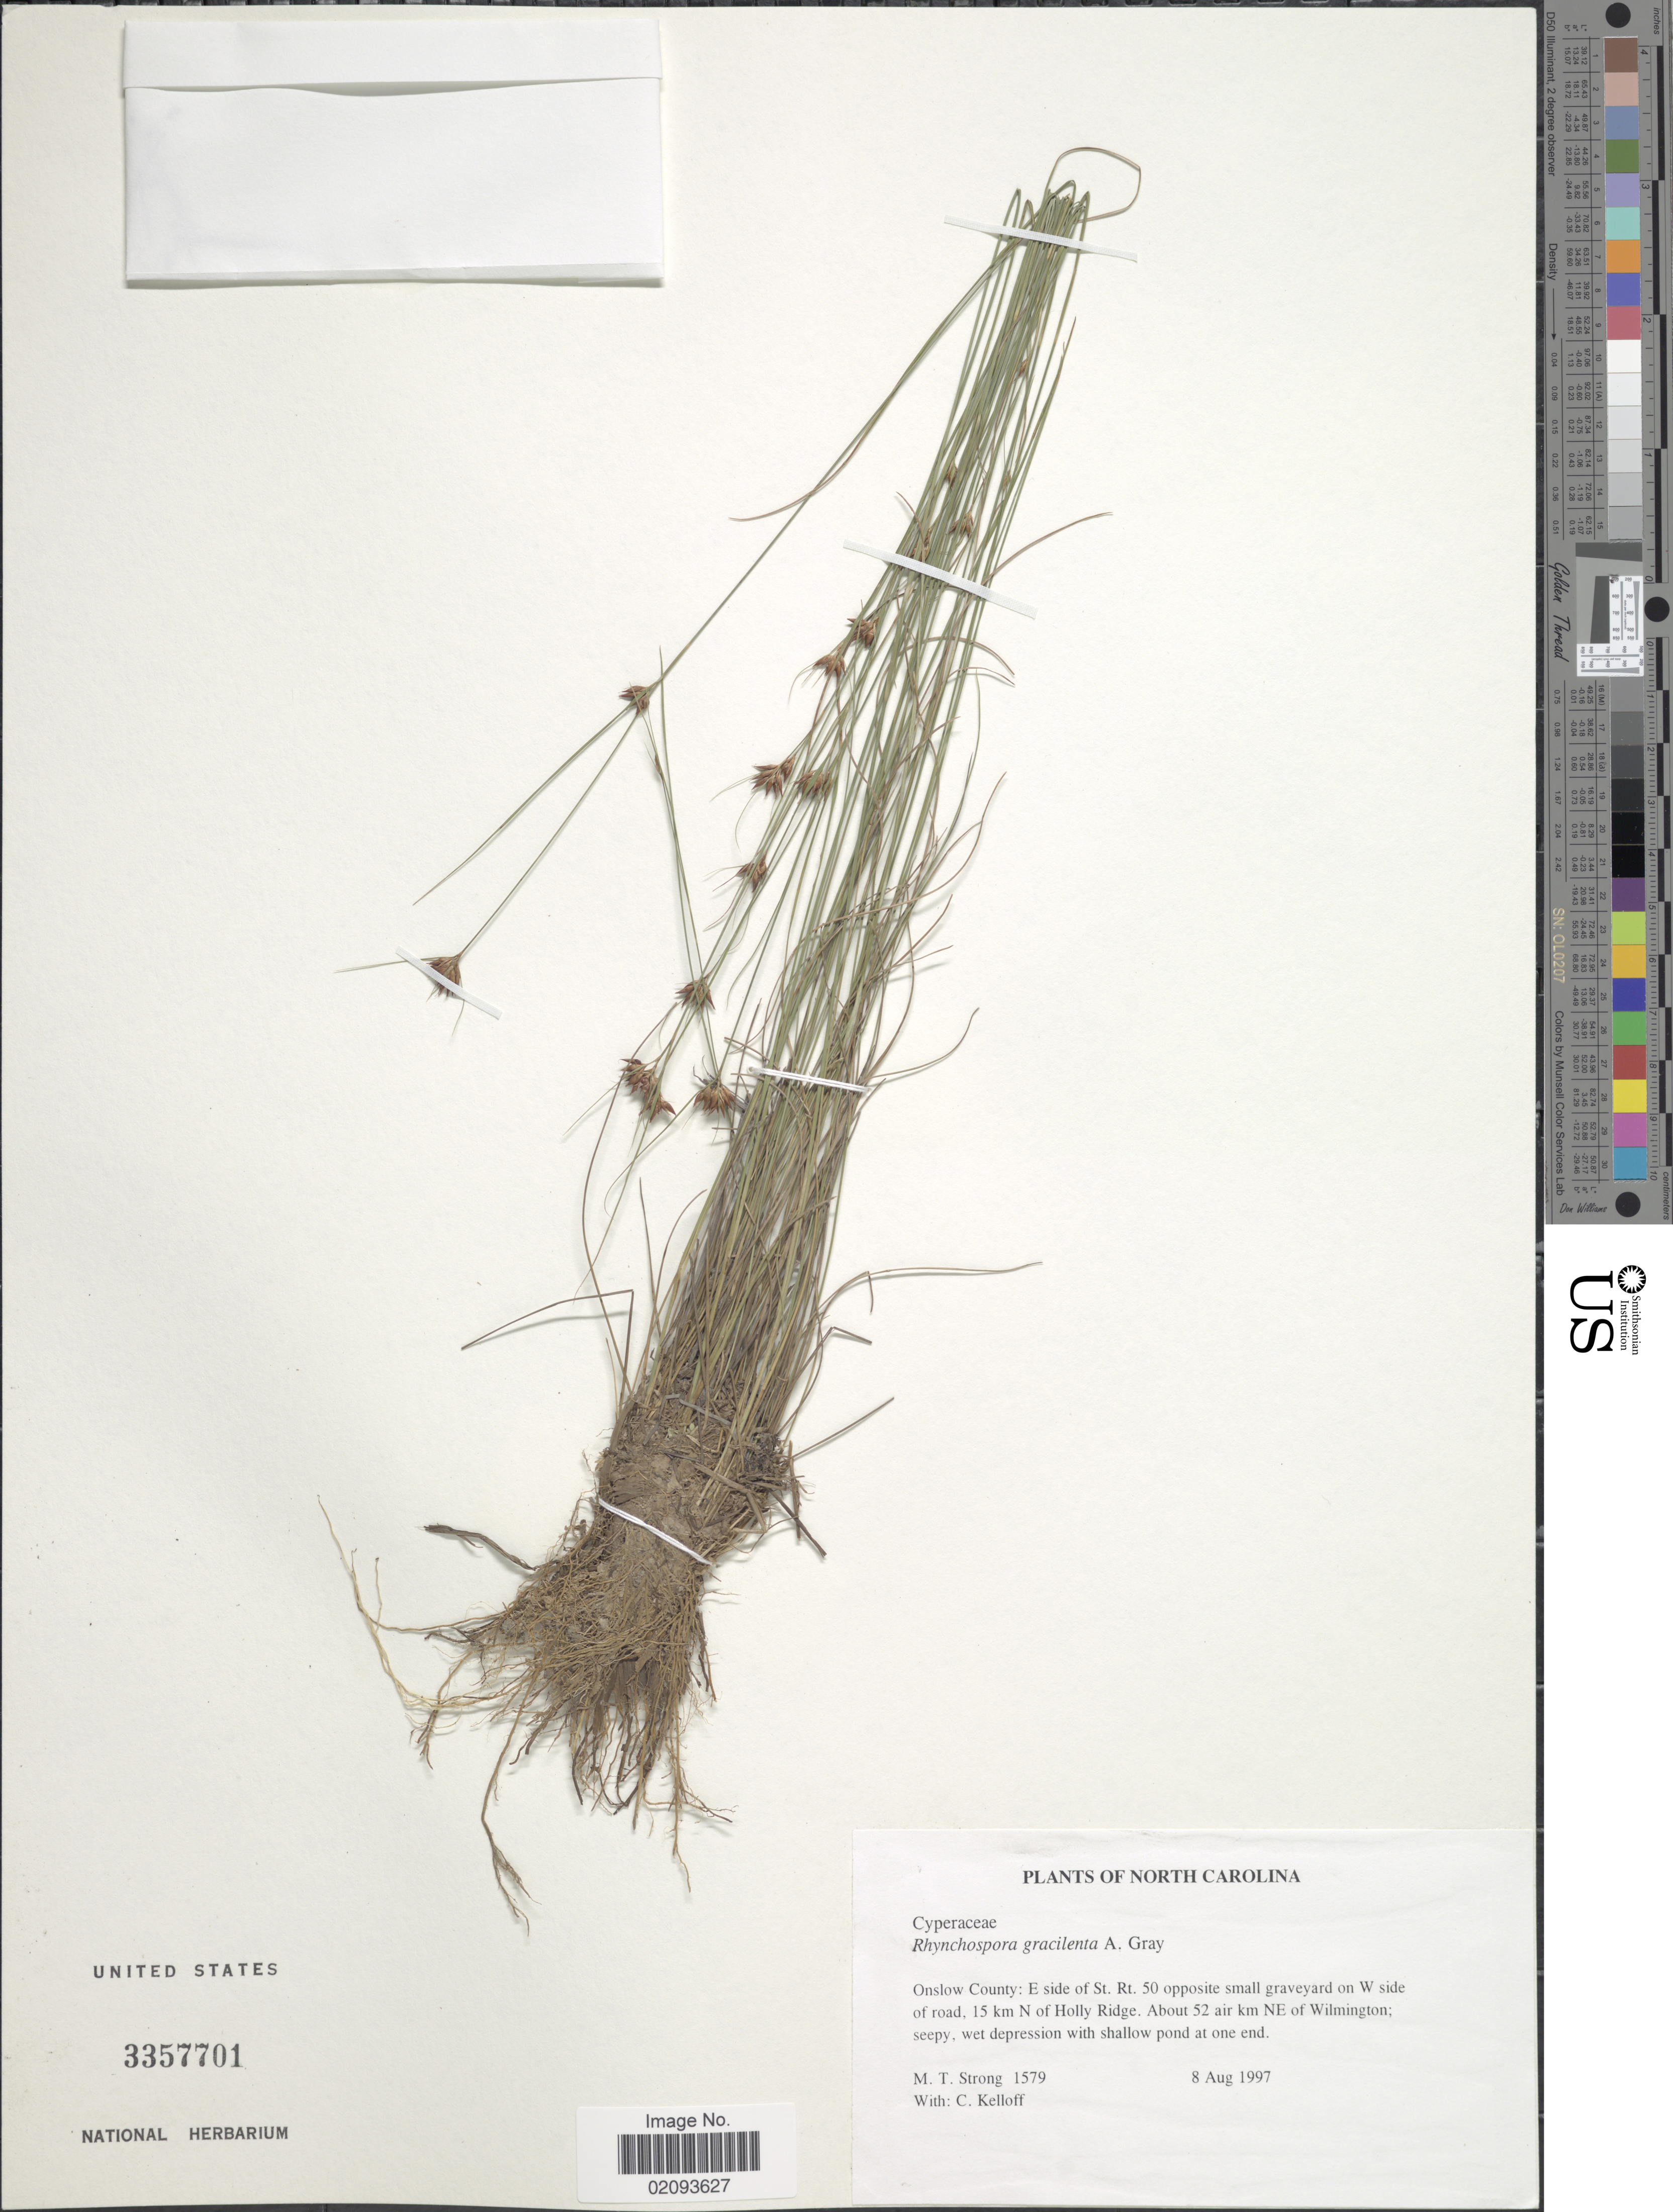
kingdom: Plantae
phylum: Tracheophyta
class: Liliopsida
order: Poales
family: Cyperaceae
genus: Rhynchospora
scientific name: Rhynchospora gracilenta A. Gray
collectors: M. T. Strong & C. L. Kelloff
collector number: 1579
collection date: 1997-08-08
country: United States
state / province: North Carolina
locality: Onslow County: E side of St. Rt. 50 opposite small graveyard on W side of road, 15 km N of Holly Ridge. About 52 air km NE of Wilmington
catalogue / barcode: US 3357701